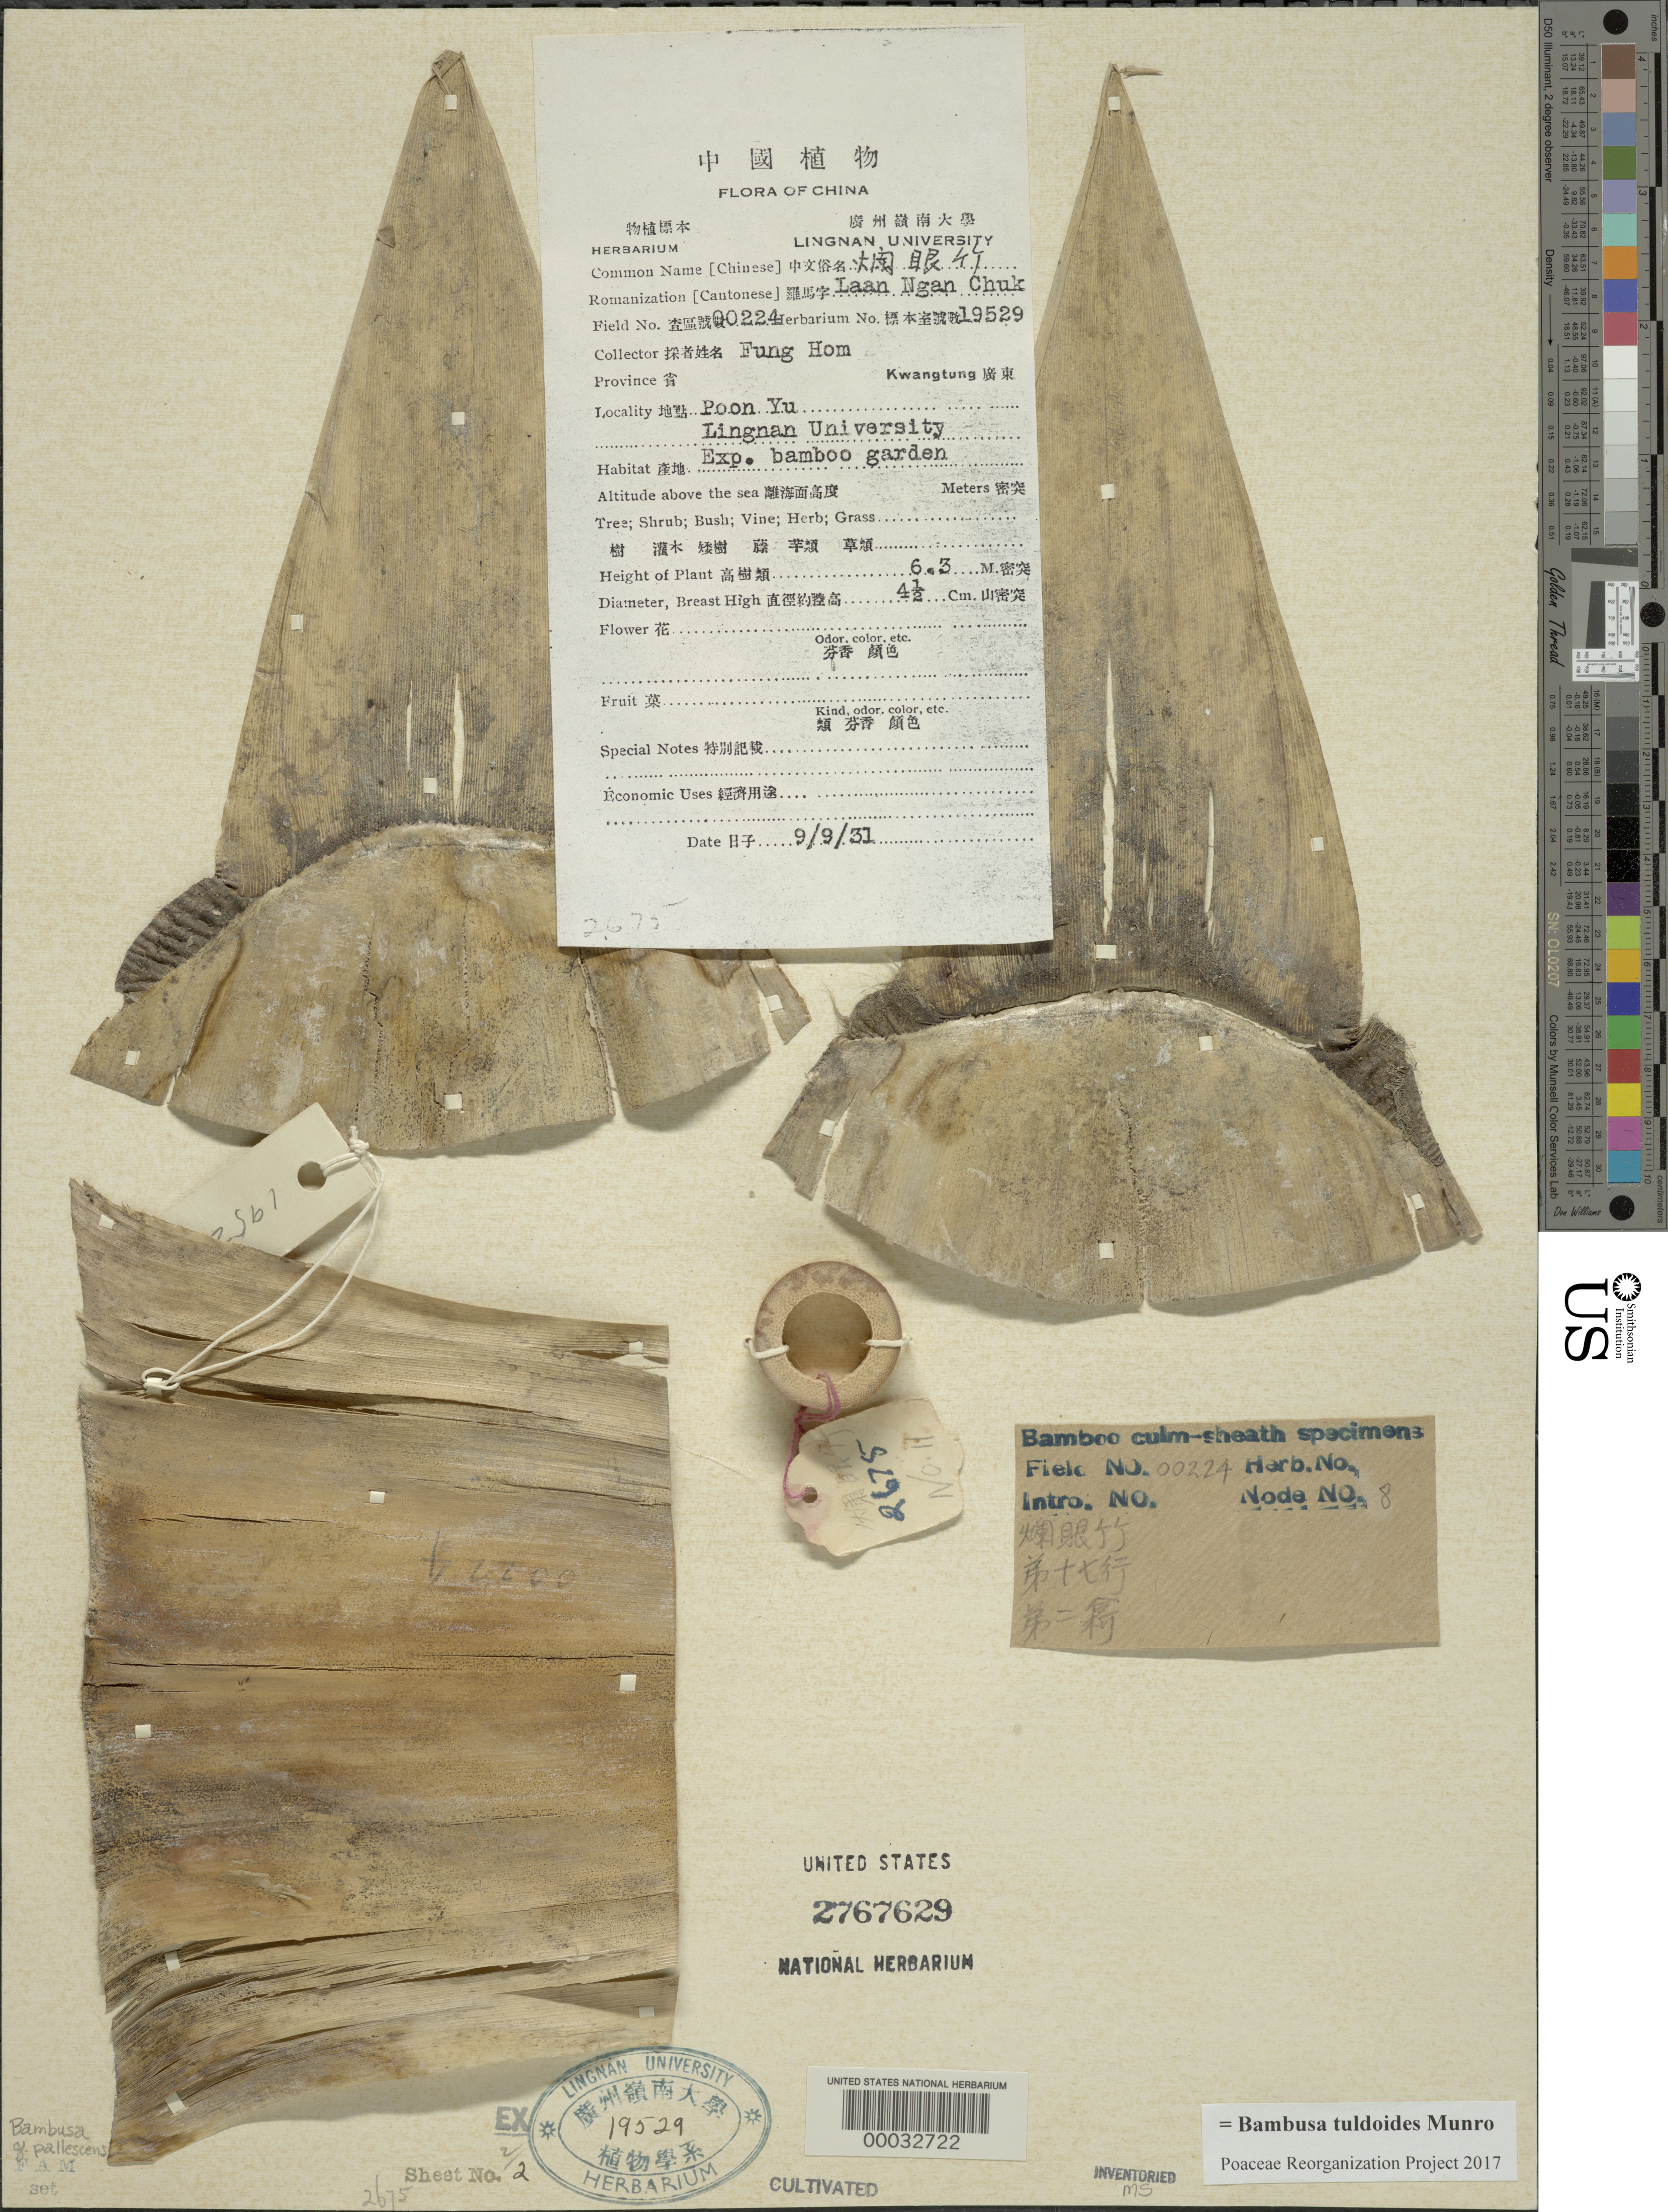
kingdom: Plantae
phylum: Tracheophyta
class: Liliopsida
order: Poales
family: Poaceae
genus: Bambusa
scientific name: Bambusa tuldoides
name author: Munro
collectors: H. L. Fung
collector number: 224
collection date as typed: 09 Sep 1931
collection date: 1931-09-09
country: China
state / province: Guangdong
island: Honam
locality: Lingnam university bamboo garden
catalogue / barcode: US 2767629